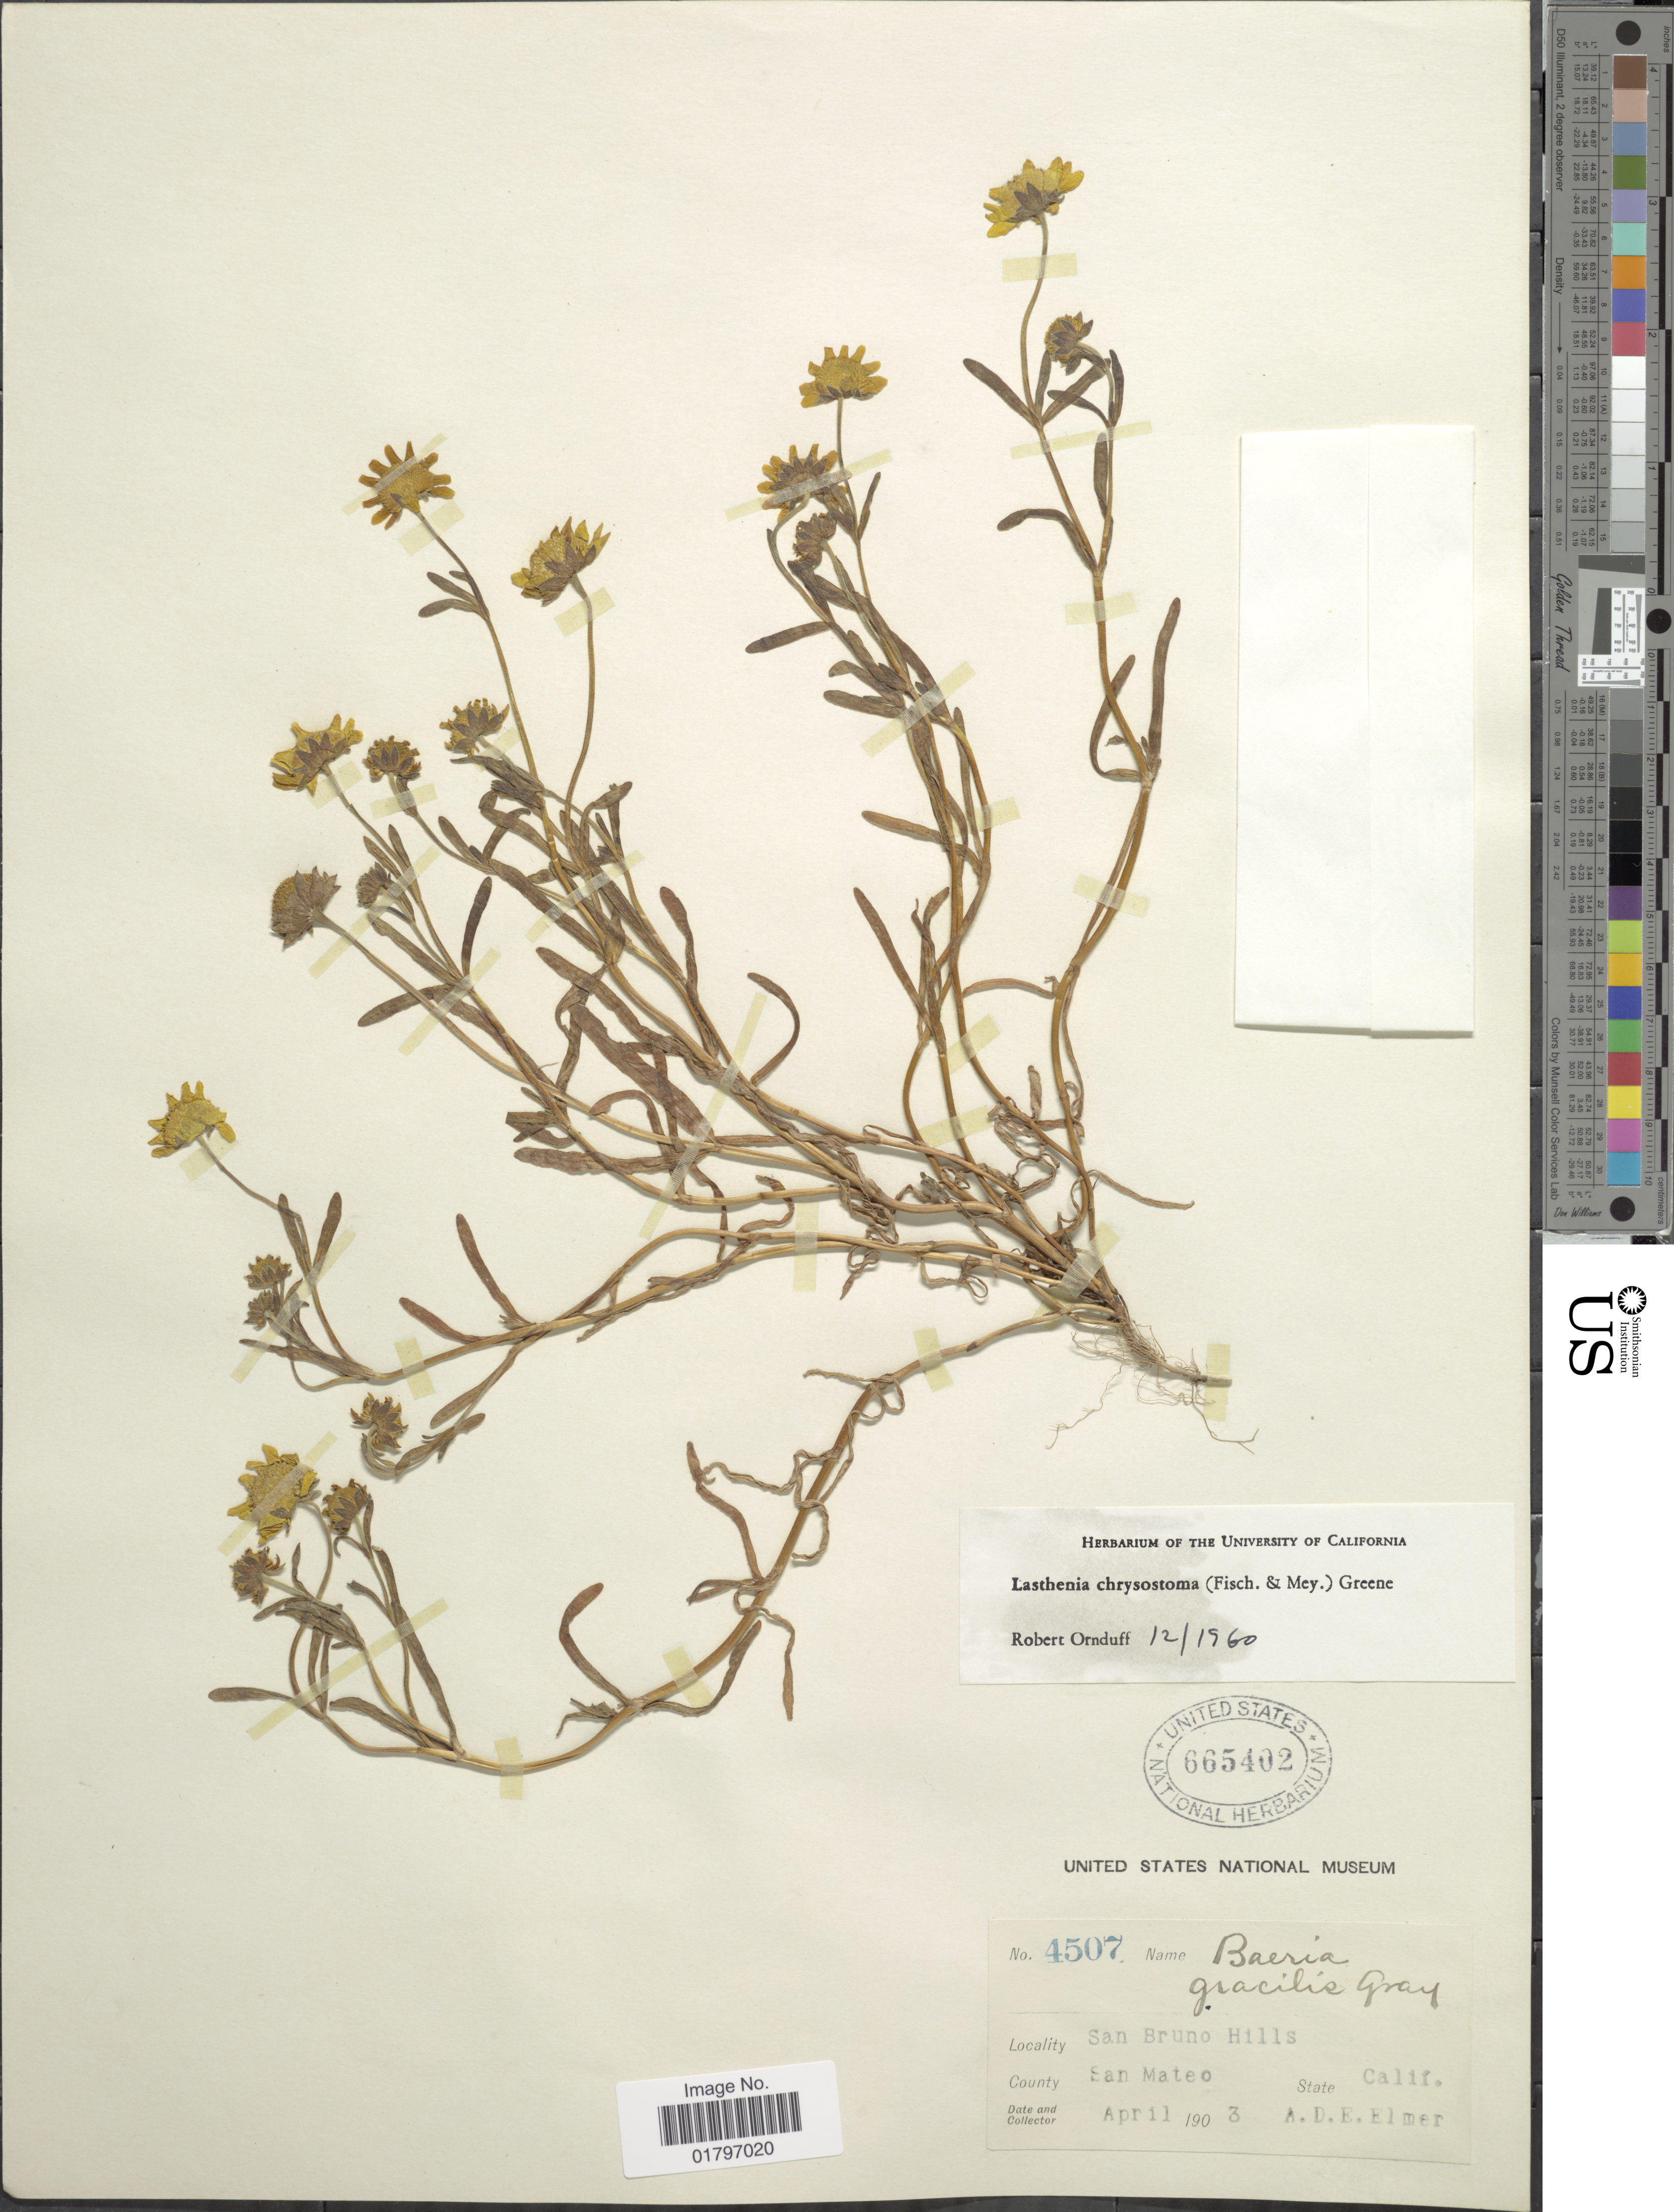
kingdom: Plantae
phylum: Tracheophyta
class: Magnoliopsida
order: Asterales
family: Asteraceae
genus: Lasthenia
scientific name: Lasthenia chrysostoma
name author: (Fisch. & C.A. Mey.) Greene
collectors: A. D. E. Elmer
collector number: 4507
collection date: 1903-04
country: United States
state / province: California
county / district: San Mateo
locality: San Bruno Hills. County San Mateo.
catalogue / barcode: US 665402